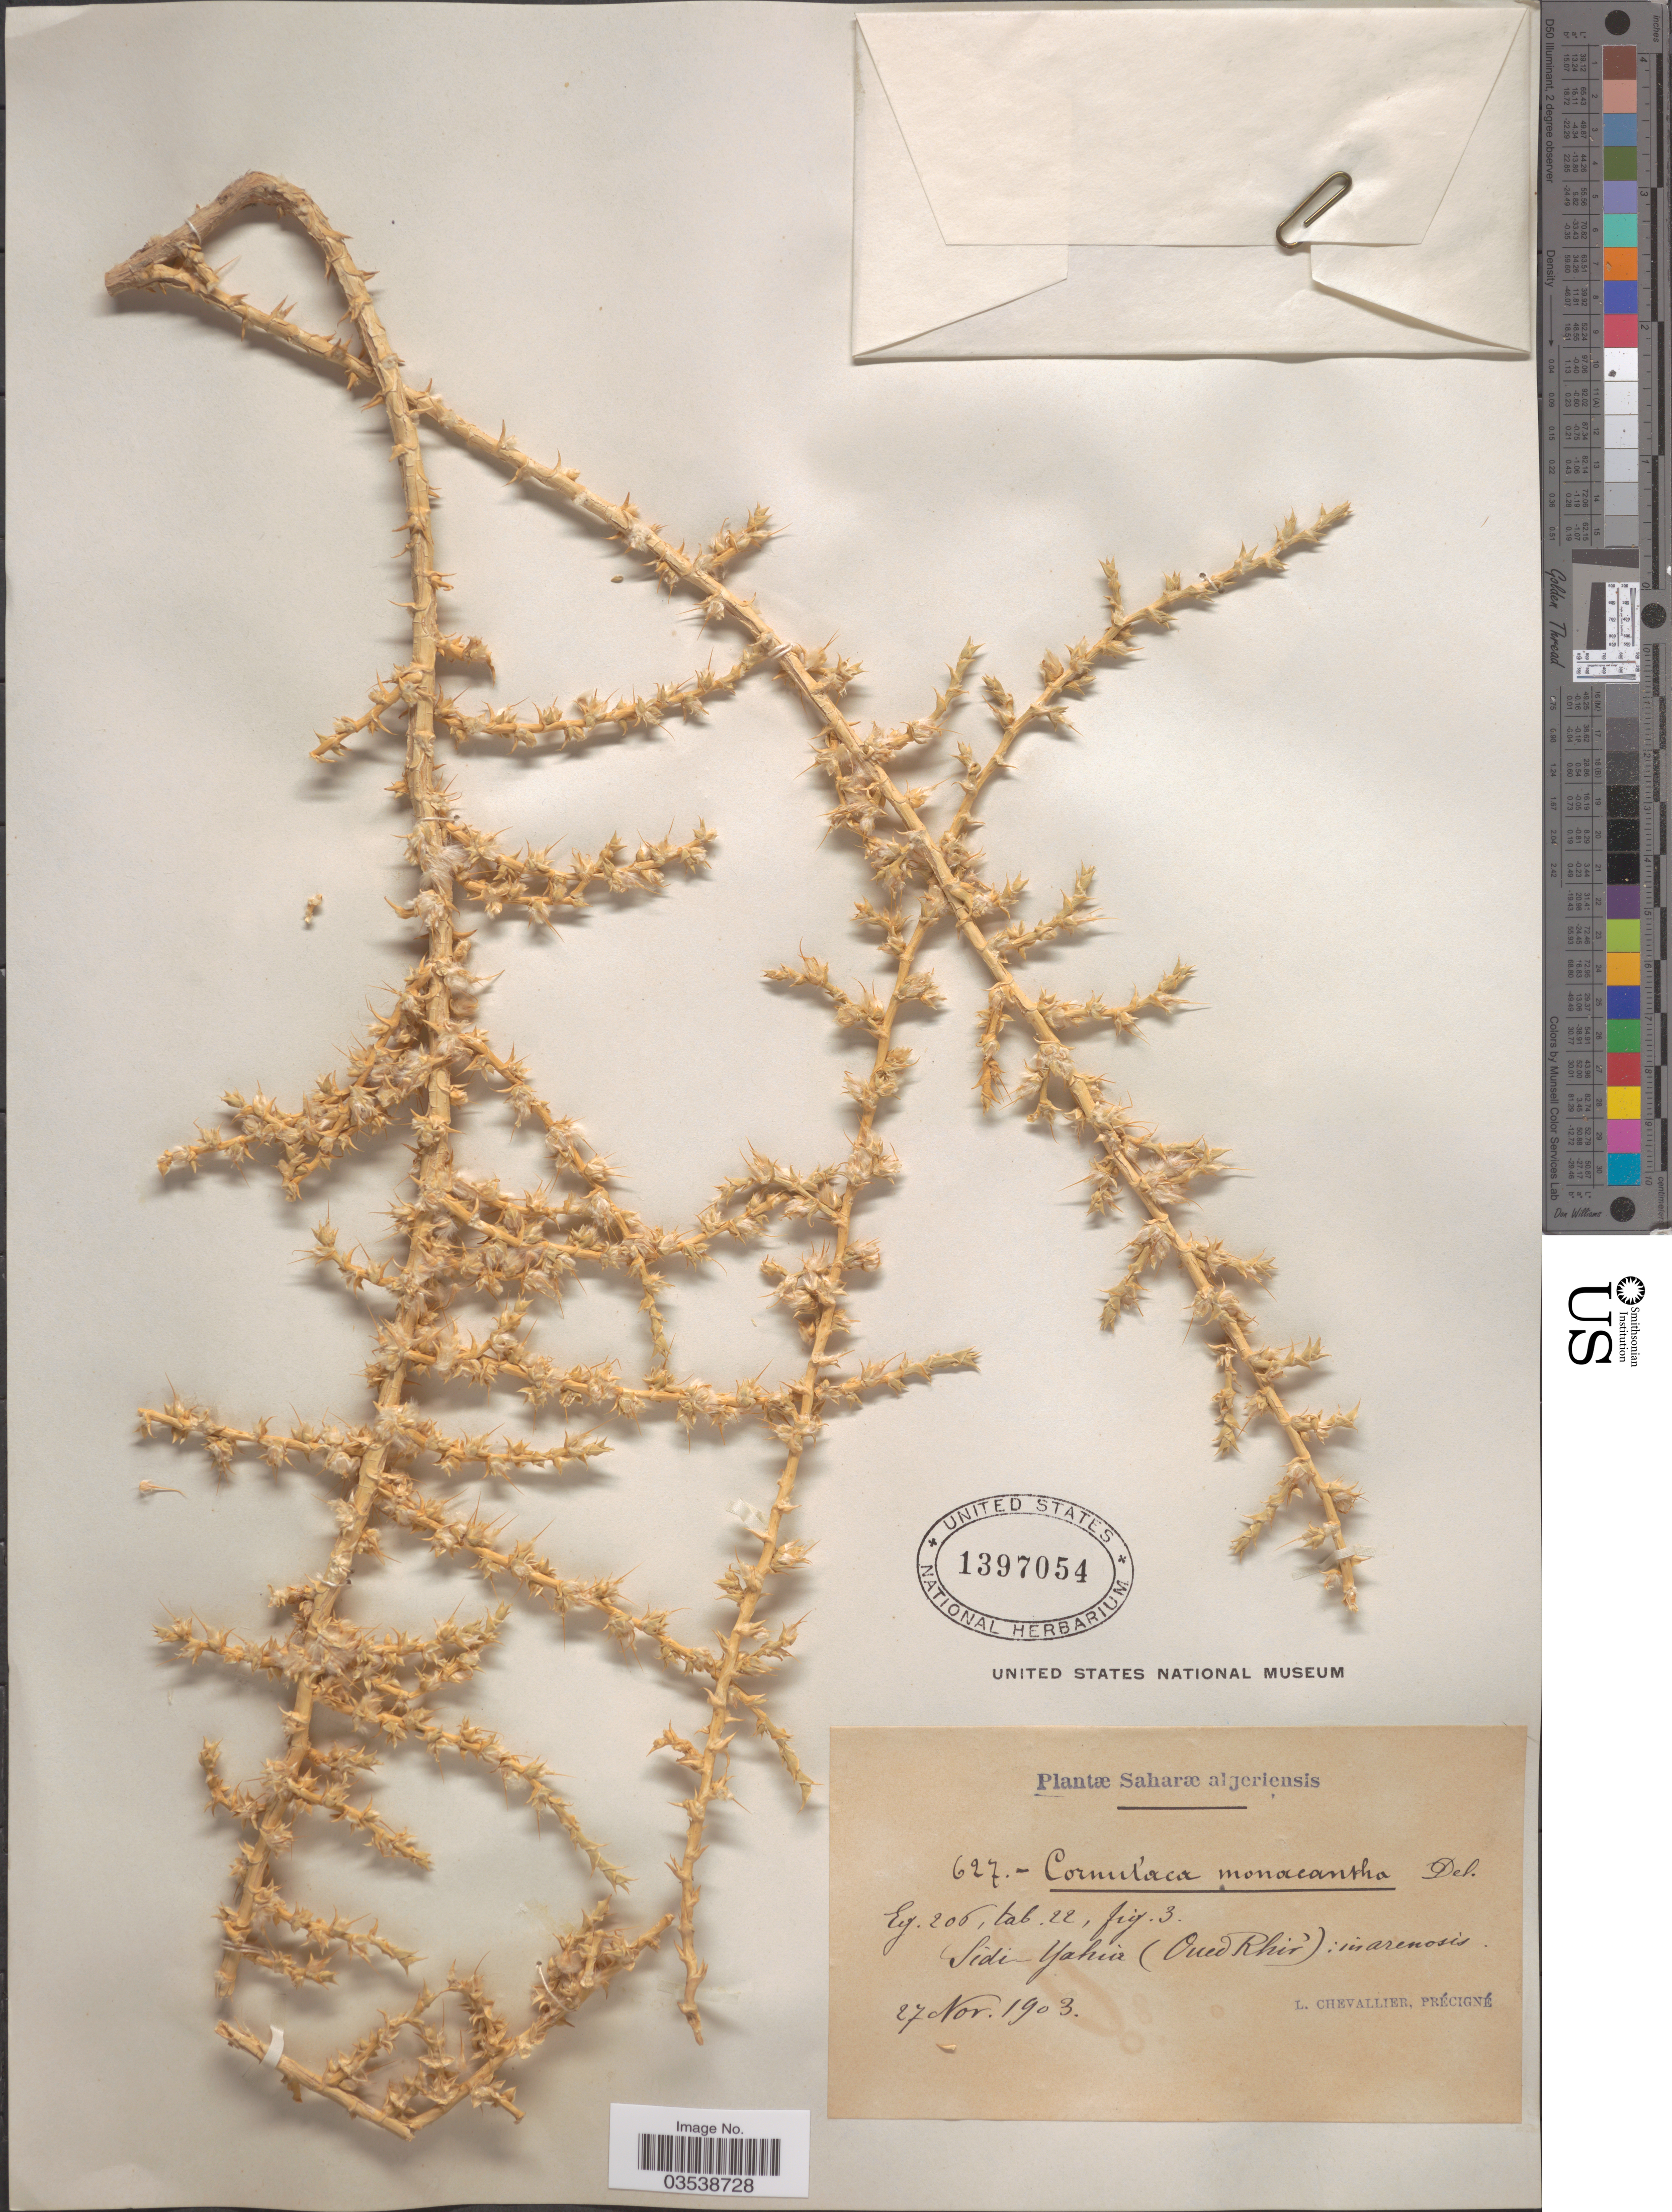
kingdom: Plantae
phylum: Tracheophyta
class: Magnoliopsida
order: Caryophyllales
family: Amaranthaceae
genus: Cornulaca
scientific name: Cornulaca monacantha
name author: Delile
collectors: L. Chevallier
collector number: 627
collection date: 1903-11-27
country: Algeria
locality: Saharæ algeriensis. Sidi-Yahia (Oued Rhir').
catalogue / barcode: US 1397054